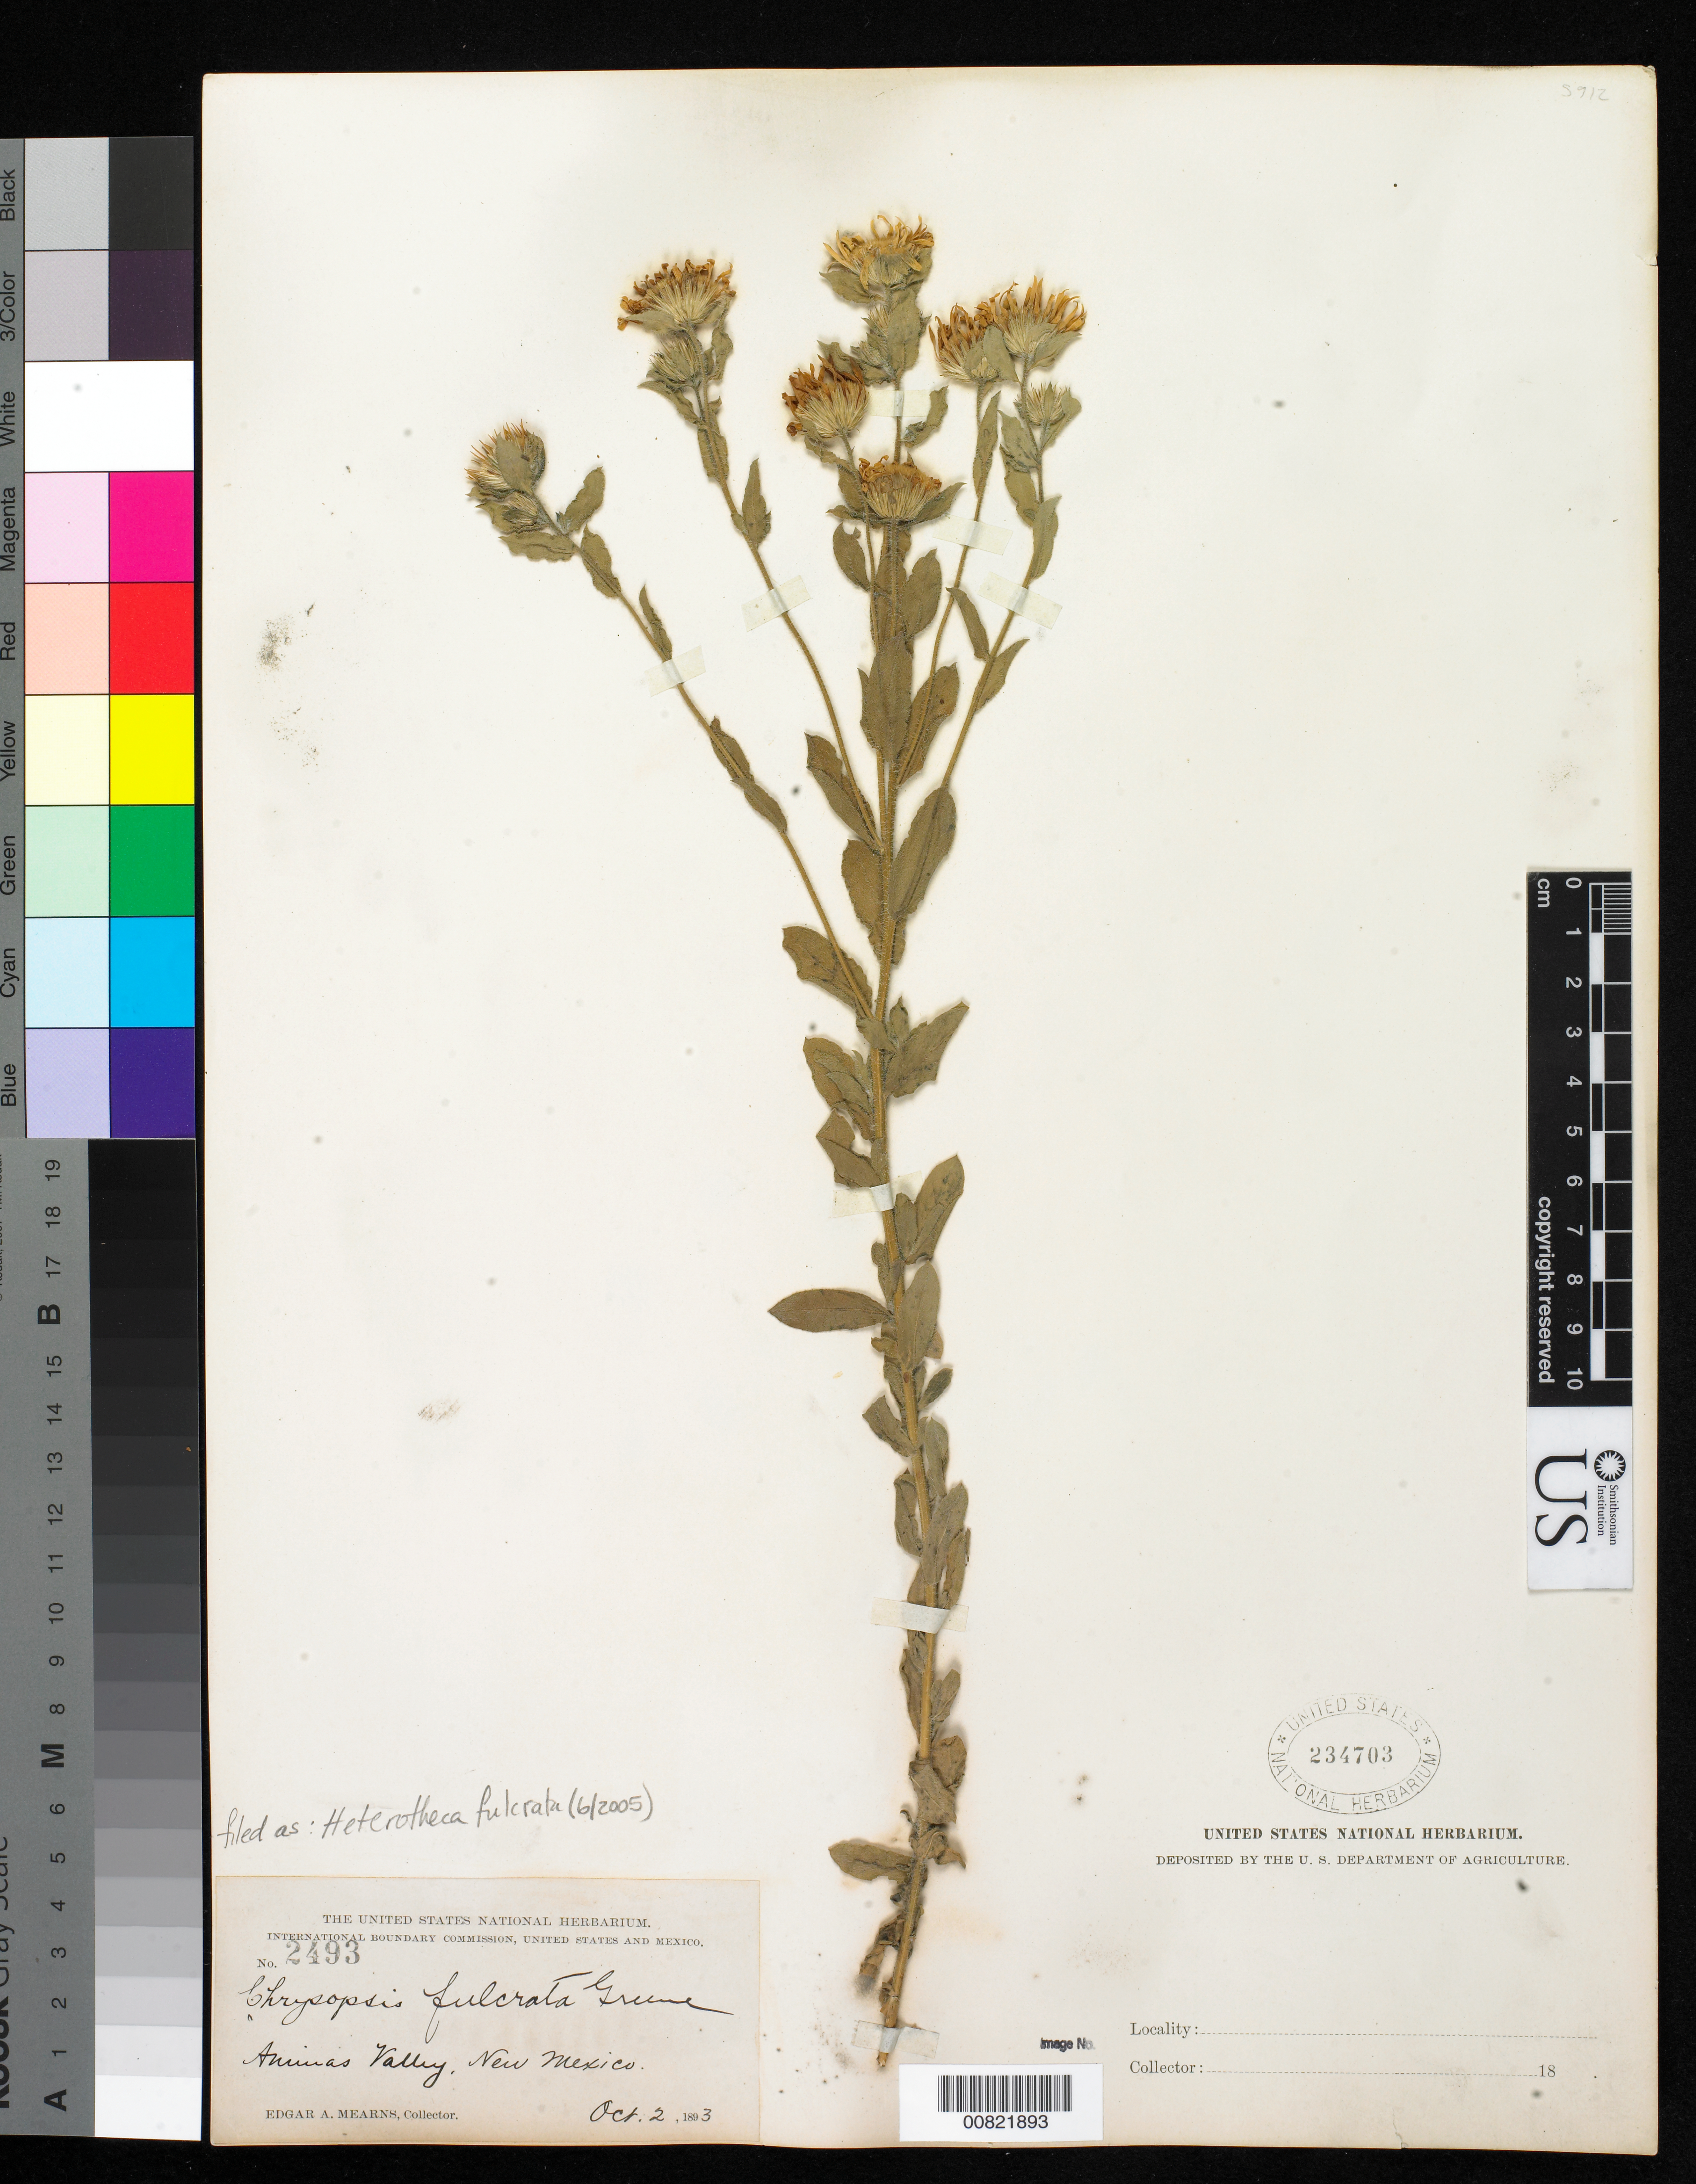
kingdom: Plantae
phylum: Tracheophyta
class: Magnoliopsida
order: Asterales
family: Asteraceae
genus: Heterotheca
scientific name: Heterotheca fulcrata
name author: (Greene) Shinners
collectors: E. A. Mearns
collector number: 2493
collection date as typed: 02 Oct 1893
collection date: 1893-10-02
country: United States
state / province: New Mexico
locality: Animas Valley, New Mexico.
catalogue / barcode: US 234703